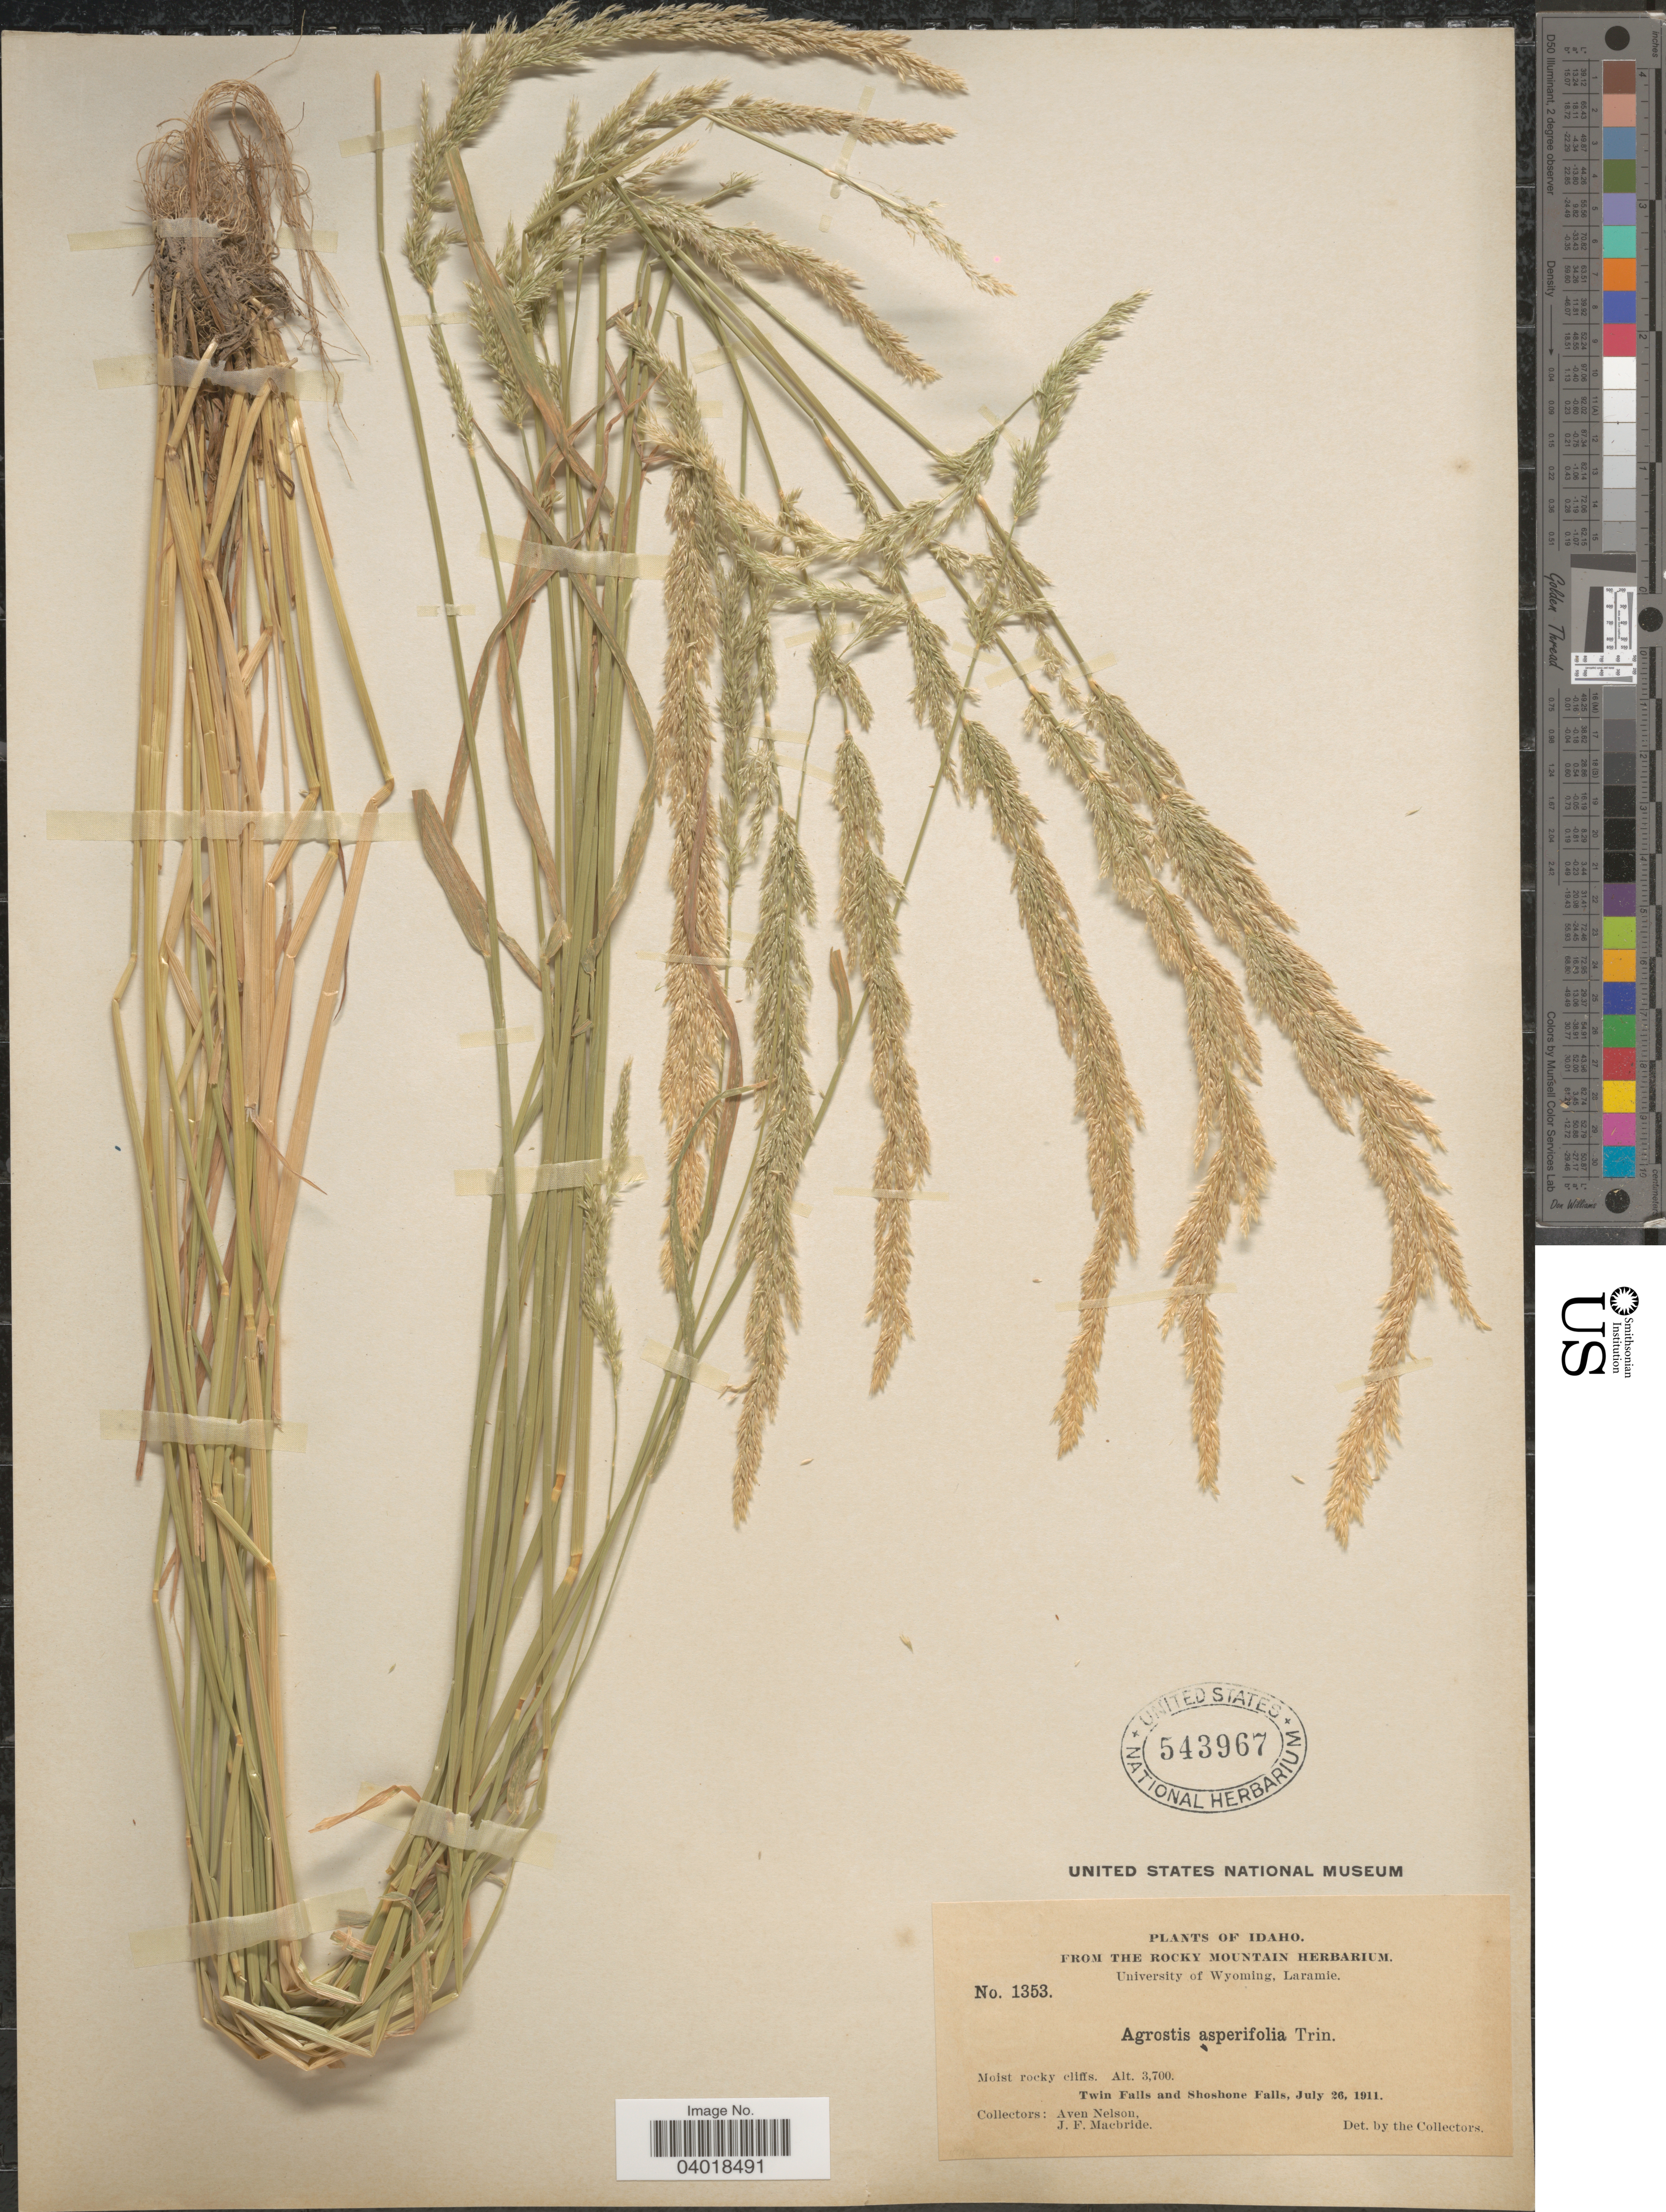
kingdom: Plantae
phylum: Tracheophyta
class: Liliopsida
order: Poales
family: Poaceae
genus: Agrostis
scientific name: Agrostis exarata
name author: Trin.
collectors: A. Nelson & J. F. Macbride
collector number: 1353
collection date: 1911-07-26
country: United States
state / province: Idaho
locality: Twin Falls and Shoshone Falls.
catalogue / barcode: US 543967